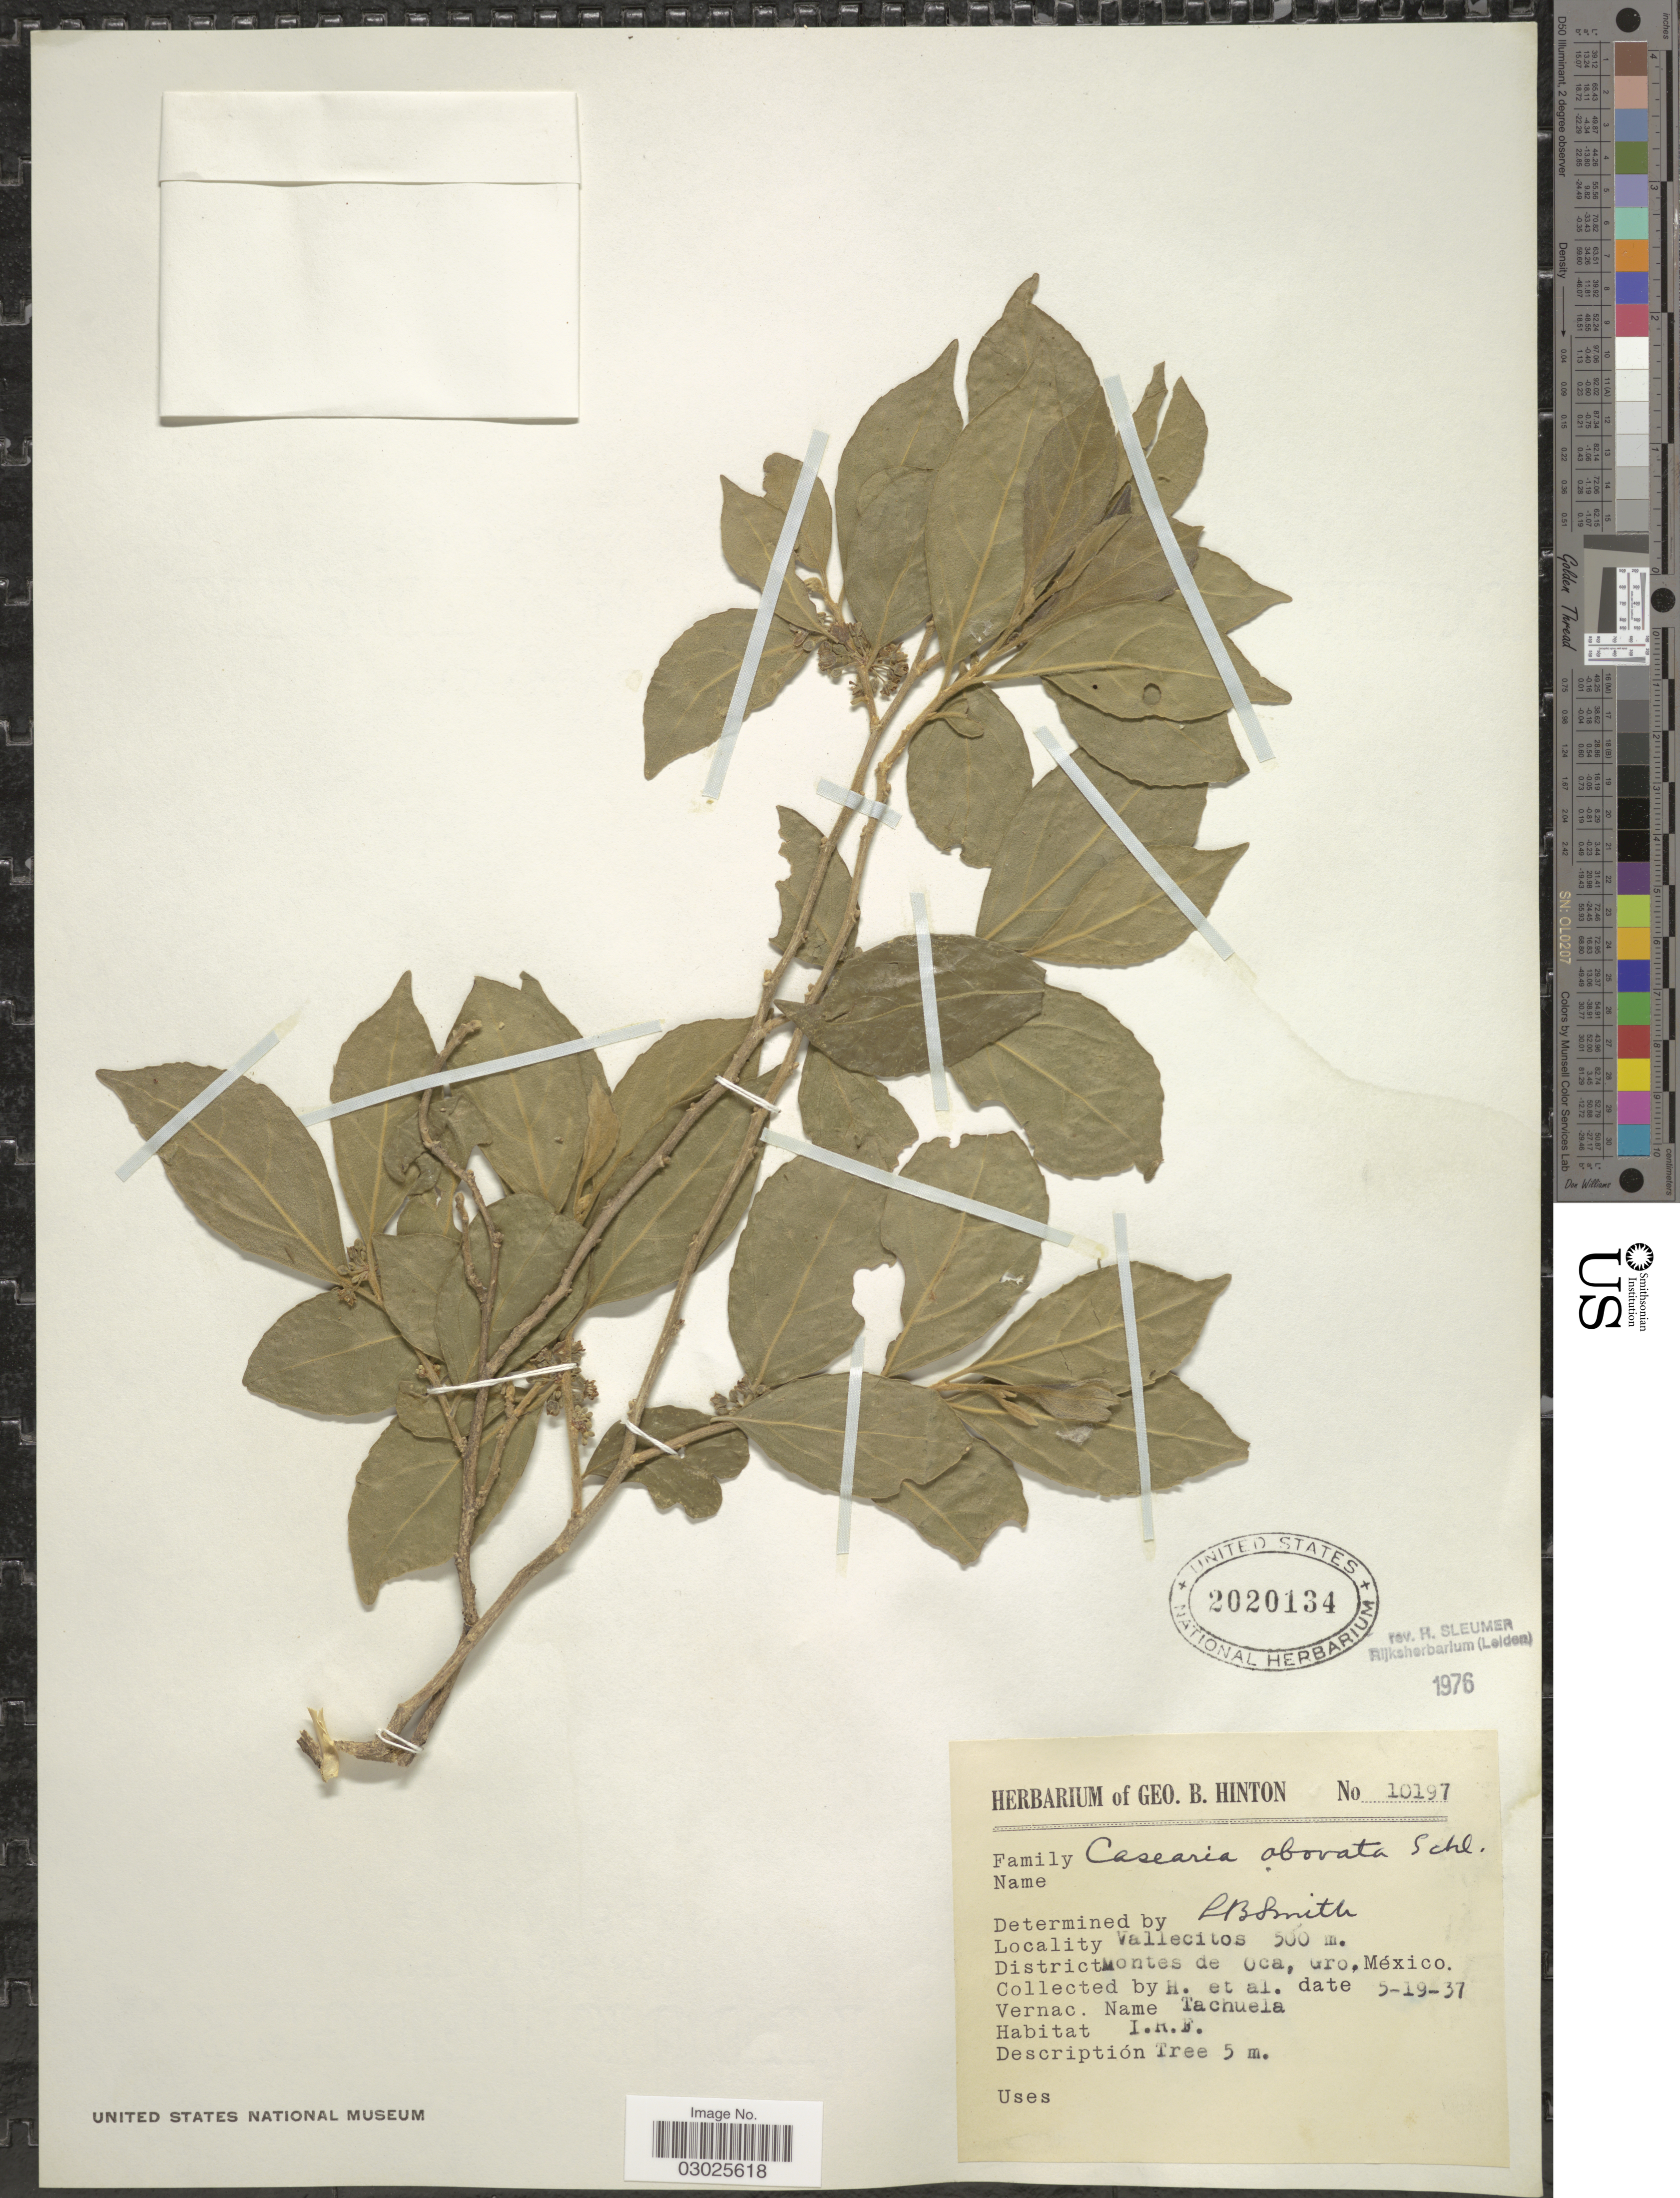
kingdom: Plantae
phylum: Tracheophyta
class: Magnoliopsida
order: Malpighiales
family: Salicaceae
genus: Casearia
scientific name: Casearia obovata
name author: Schltdl.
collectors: G. B. Hinton & et al.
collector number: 10197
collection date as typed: Transcribed d/m/y: 19/5/37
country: Mexico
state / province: Guerrero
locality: Vallecitos, District Montes de Oca.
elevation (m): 500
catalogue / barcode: US 2020134